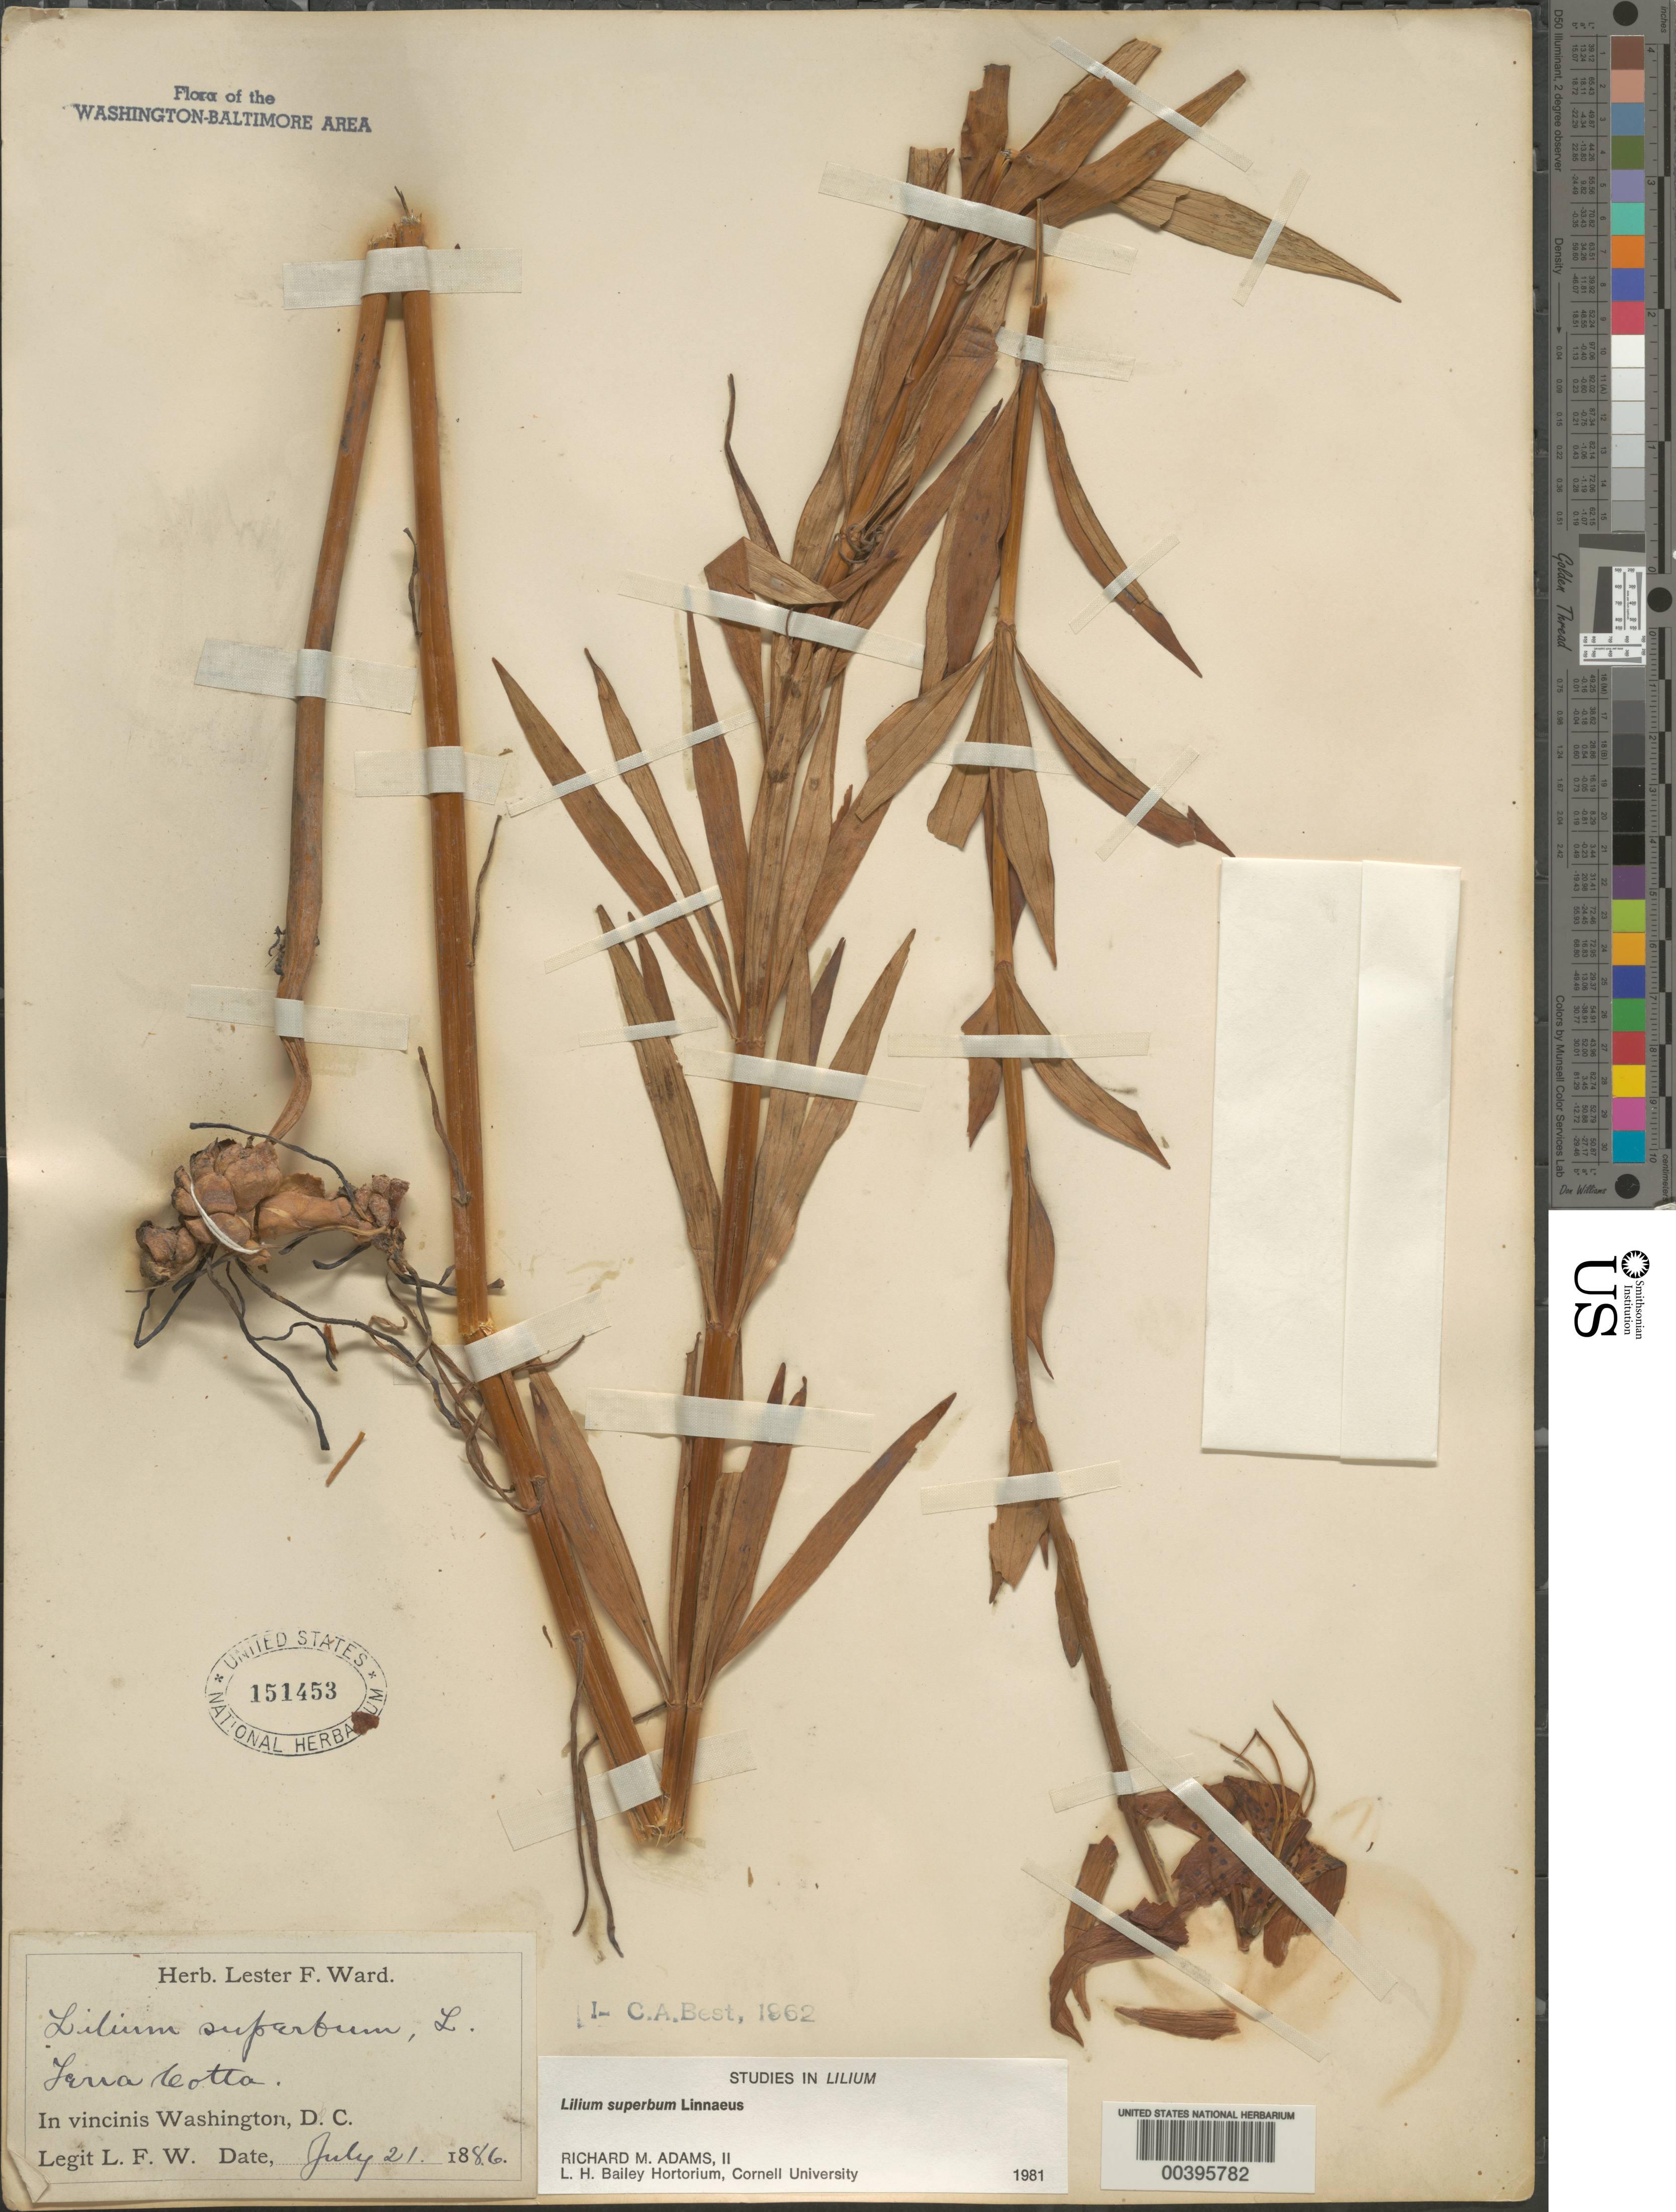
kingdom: Plantae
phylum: Tracheophyta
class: Liliopsida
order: Liliales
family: Liliaceae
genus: Lilium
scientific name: Lilium superbum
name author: L.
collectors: L. F. Ward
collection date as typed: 21 Jul 1886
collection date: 1886-07-21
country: United States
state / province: District of Columbia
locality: Terra Cotta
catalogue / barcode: US 151453